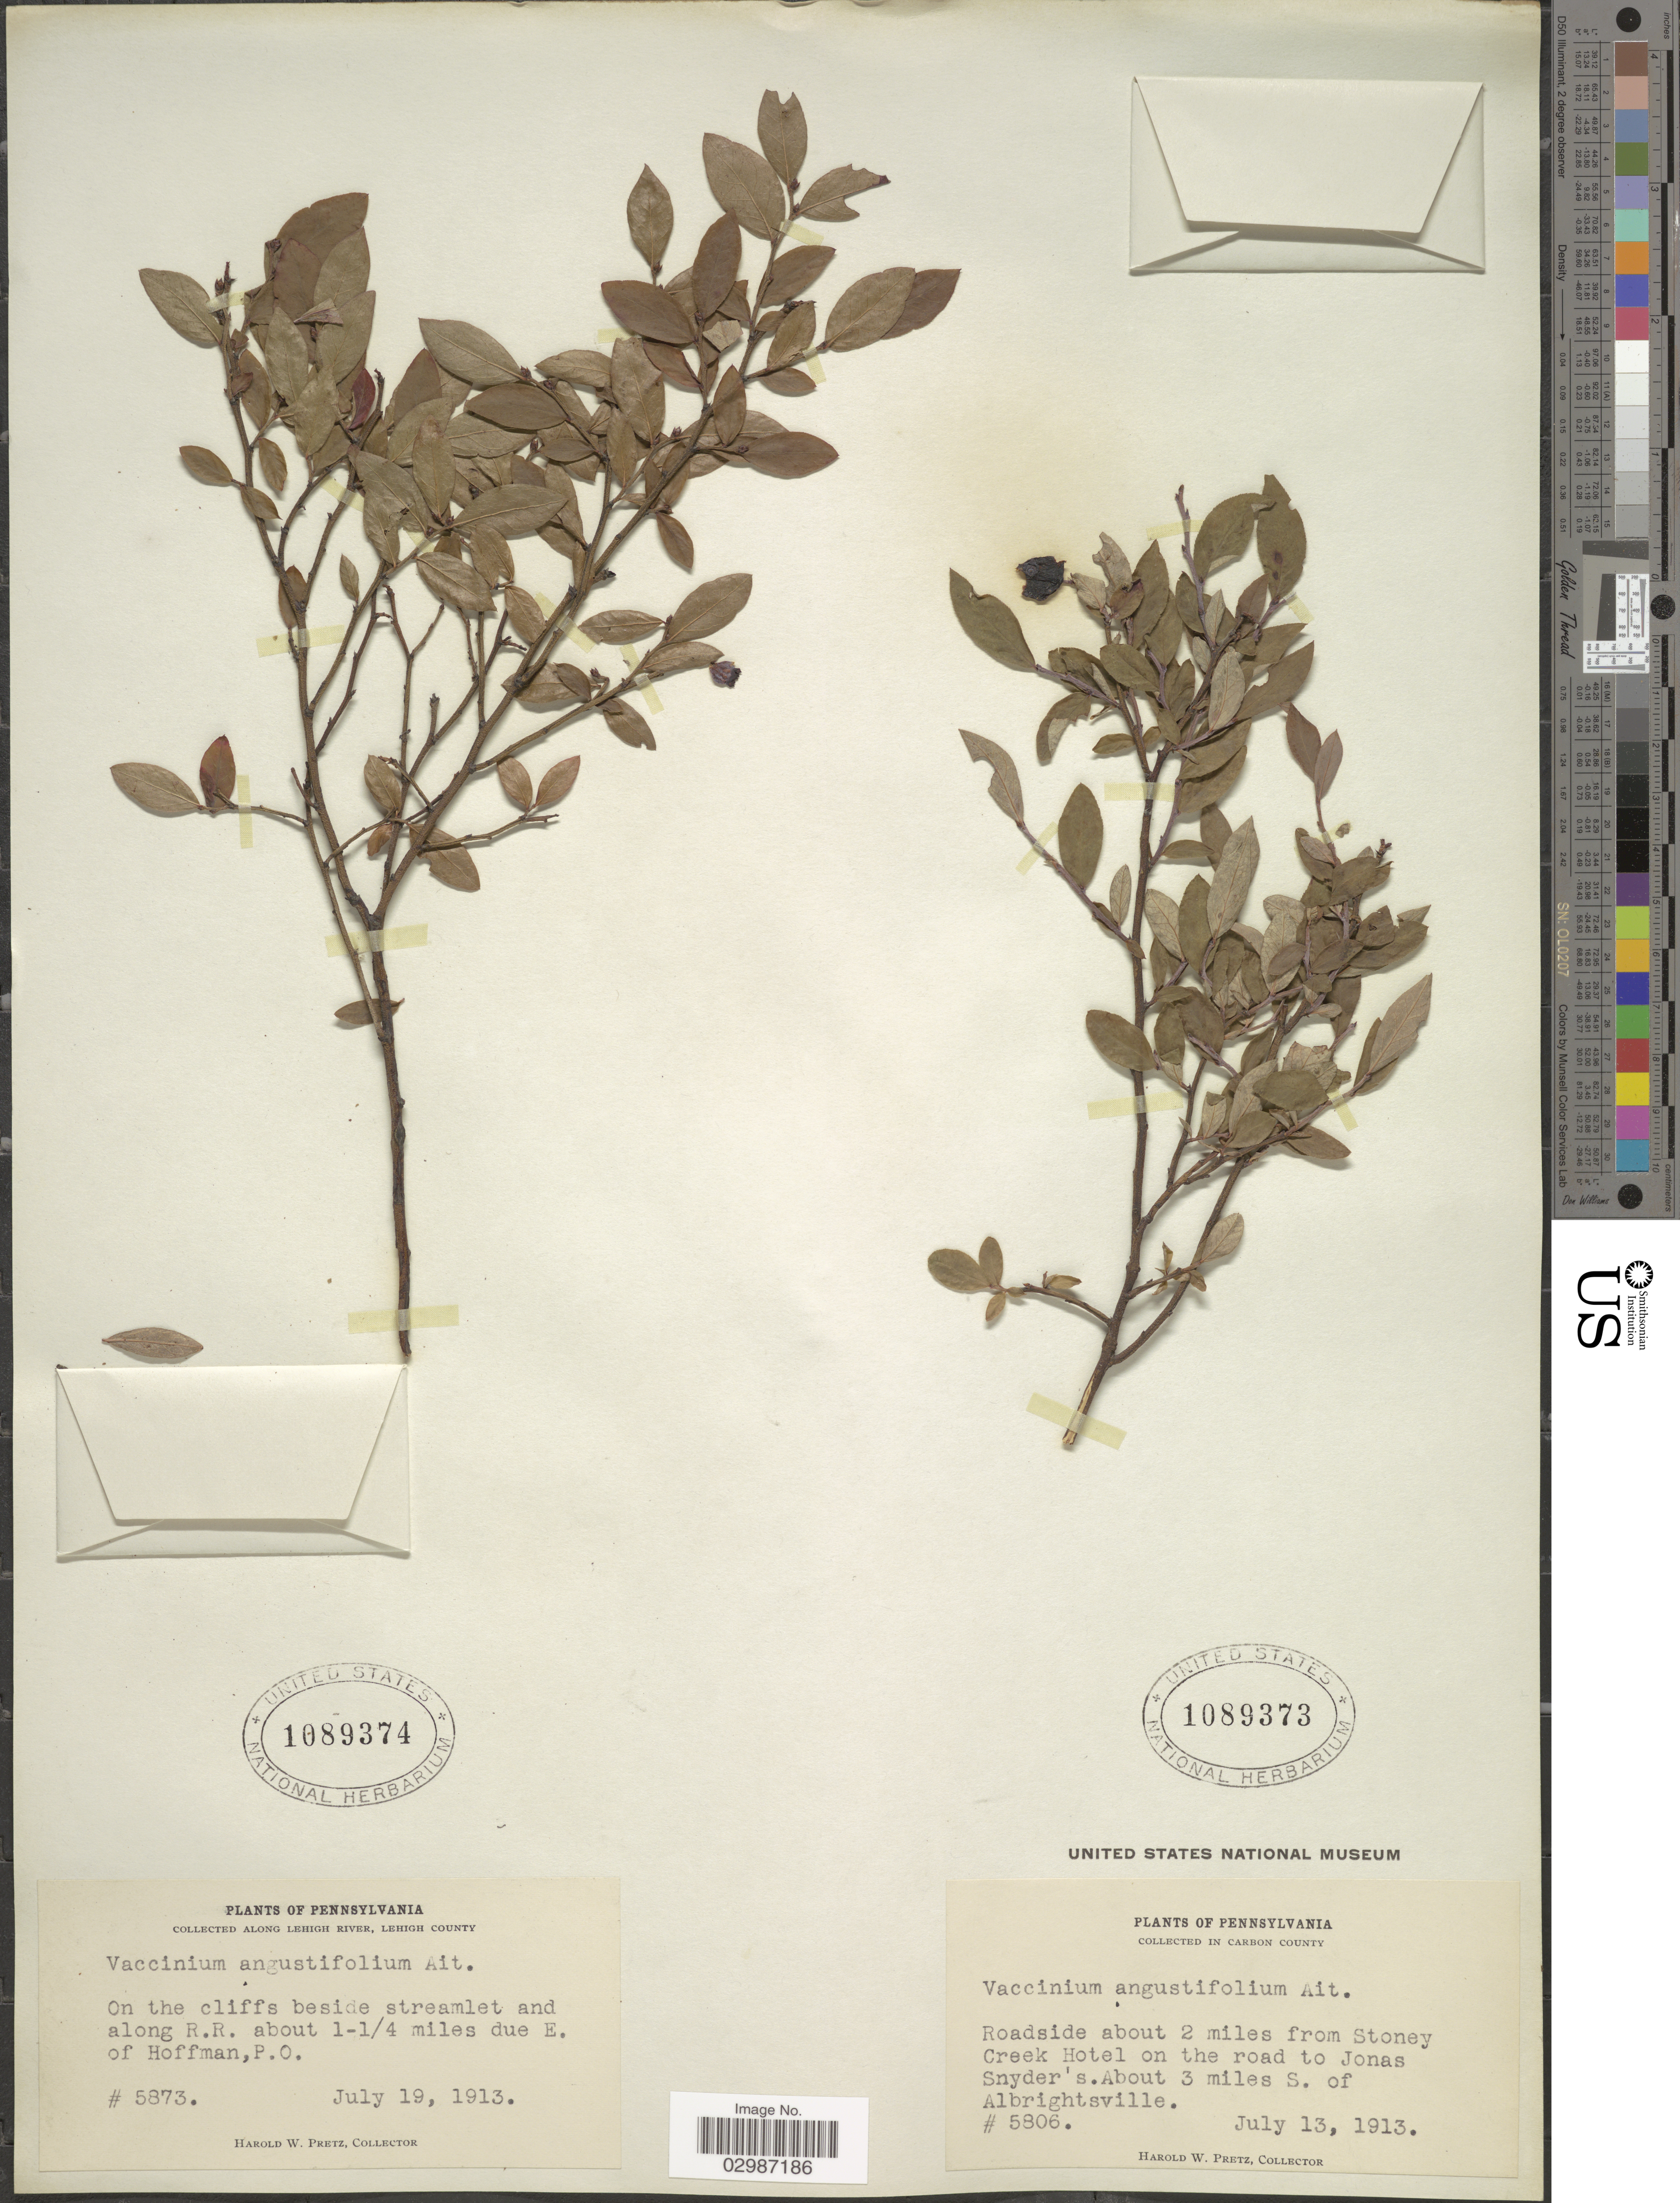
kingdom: Plantae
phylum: Tracheophyta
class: Magnoliopsida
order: Ericales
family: Ericaceae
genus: Vaccinium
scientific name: Vaccinium angustifolium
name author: Aiton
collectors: H. W. Pretz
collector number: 5873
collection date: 1913-07-19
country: United States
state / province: Pennsylvania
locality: Along Lehigh River, Lehigh County. On the cliffs beside streamlet and along R.R. about 1-1/4 miles due E. of Hoffman, P.O.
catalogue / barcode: US 1089374-2